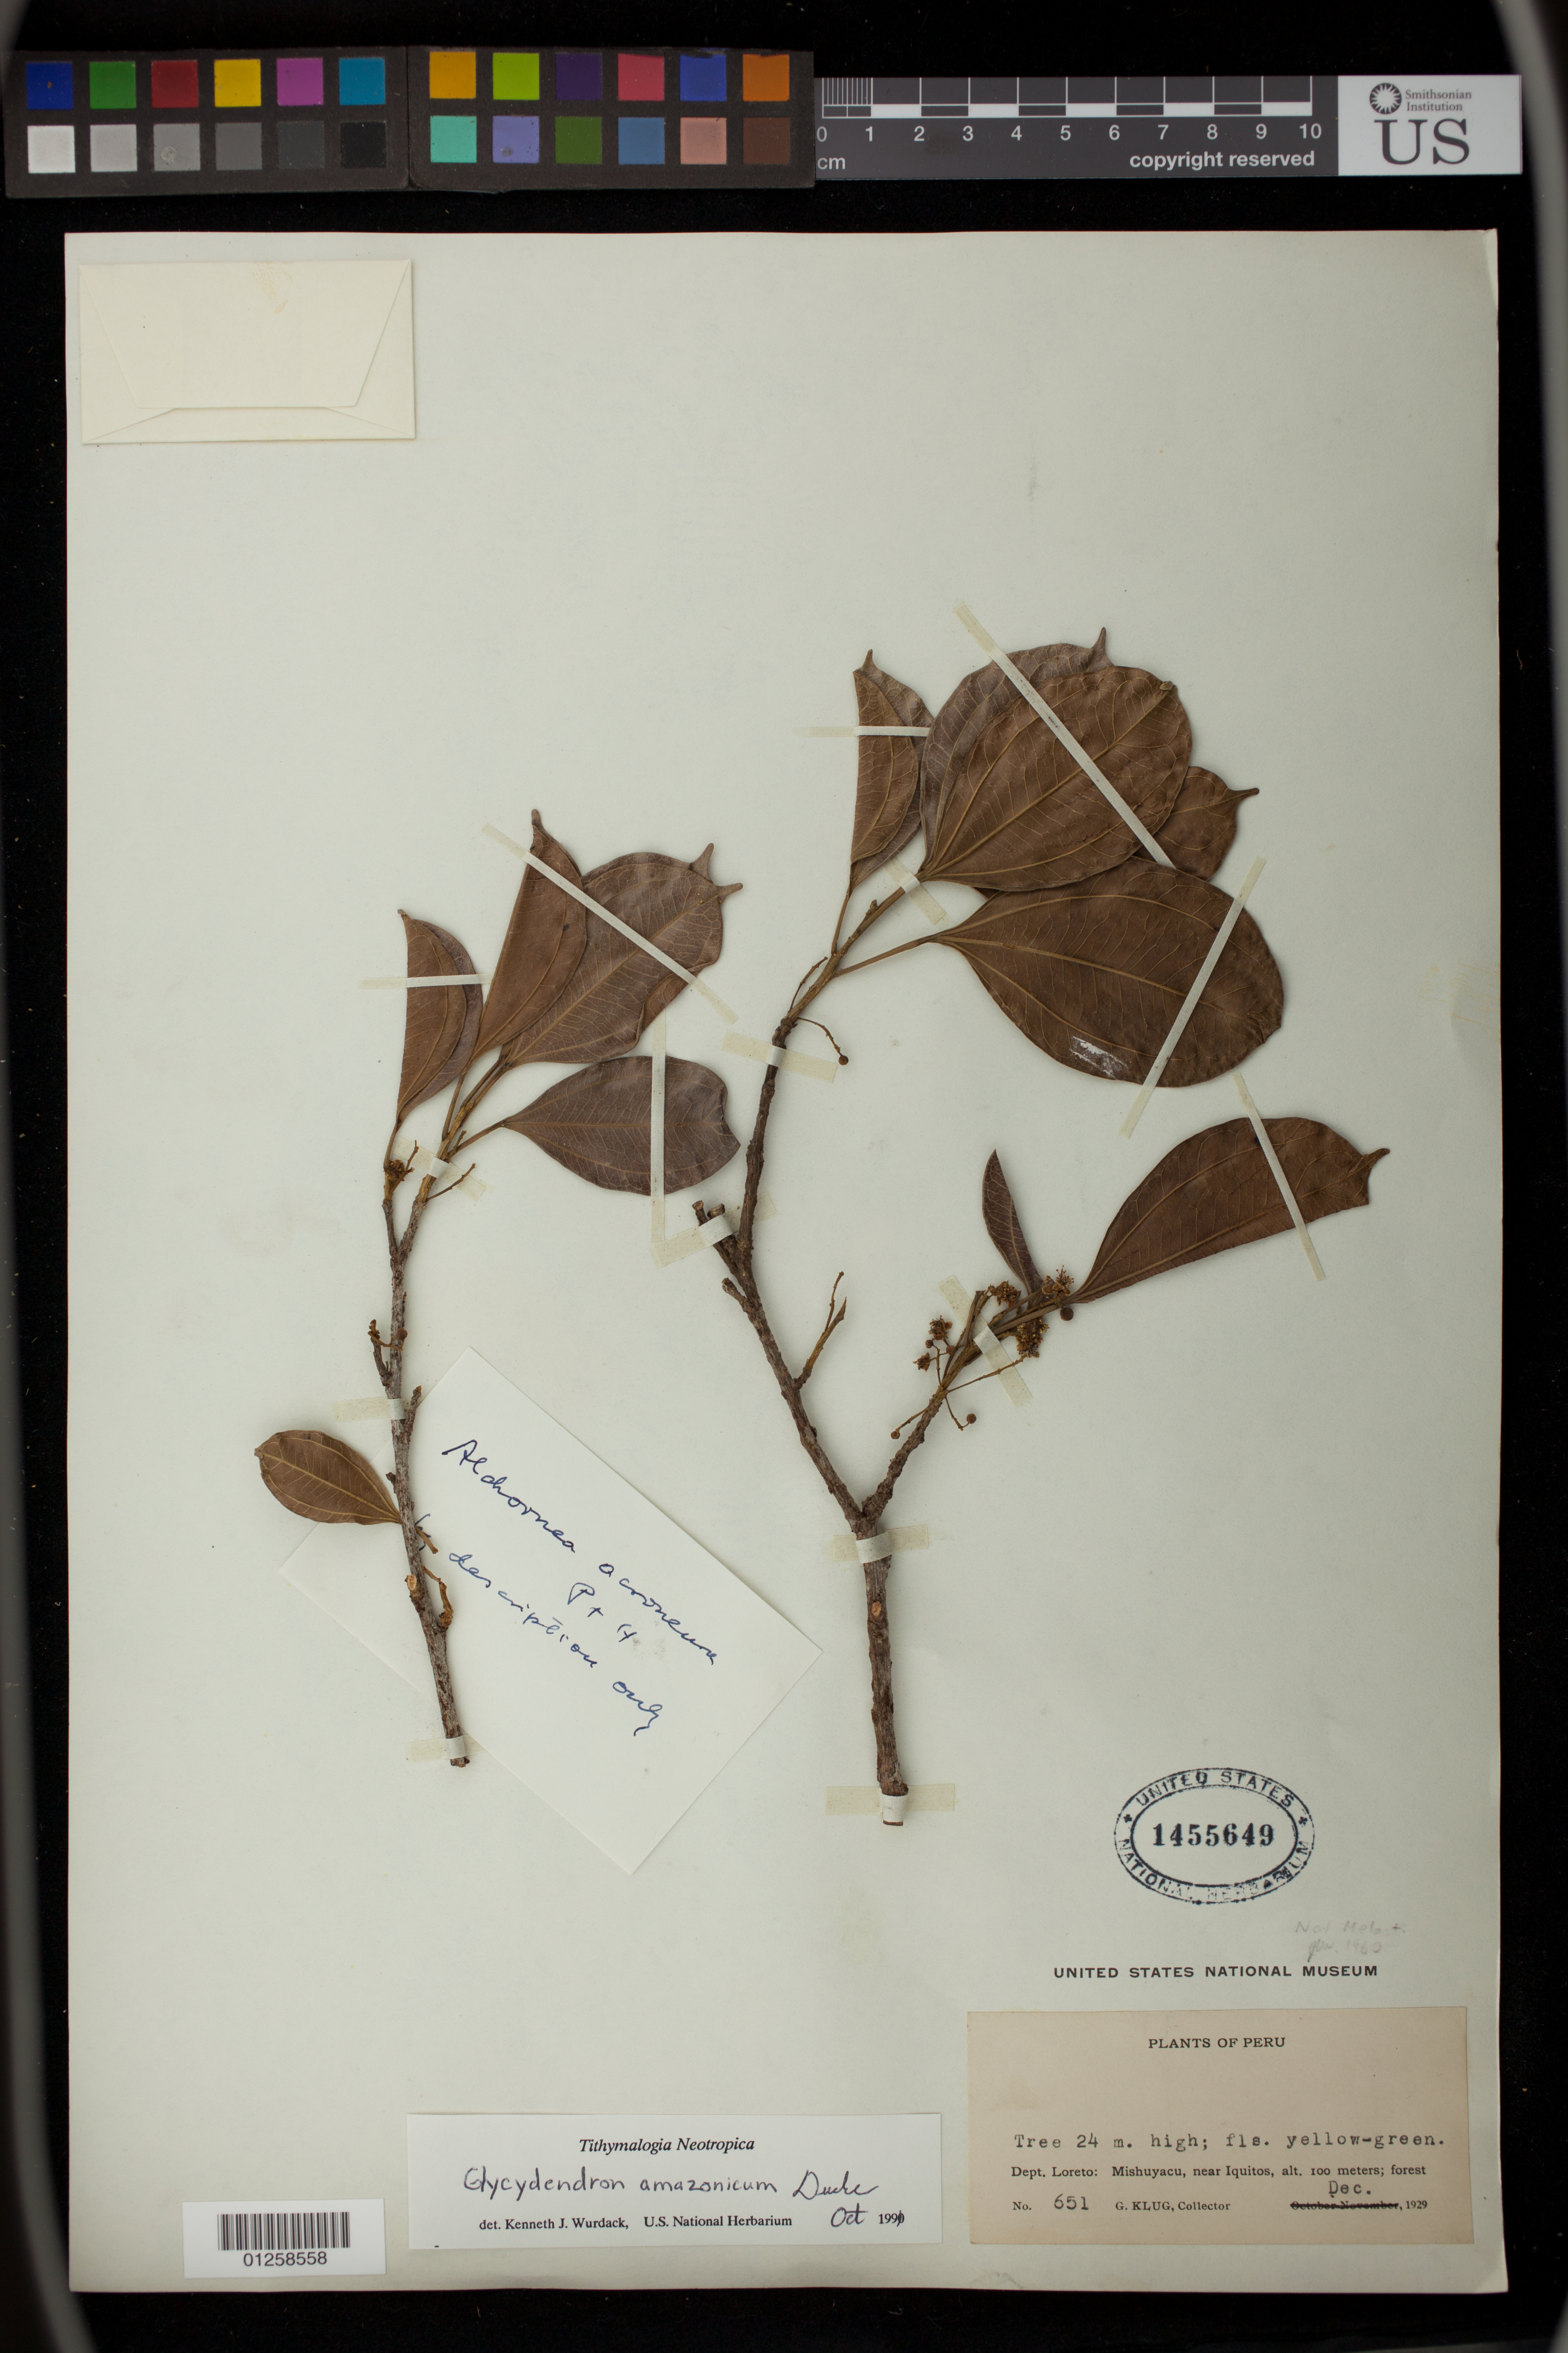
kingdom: Plantae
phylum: Tracheophyta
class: Magnoliopsida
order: Malpighiales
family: Euphorbiaceae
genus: Glycydendron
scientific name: Glycydendron amazonicum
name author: Ducke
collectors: G. Klug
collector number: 651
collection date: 1929-12-01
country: Peru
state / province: Loreto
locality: Mishuyacu, near Iquitos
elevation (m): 100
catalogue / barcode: US 1455649